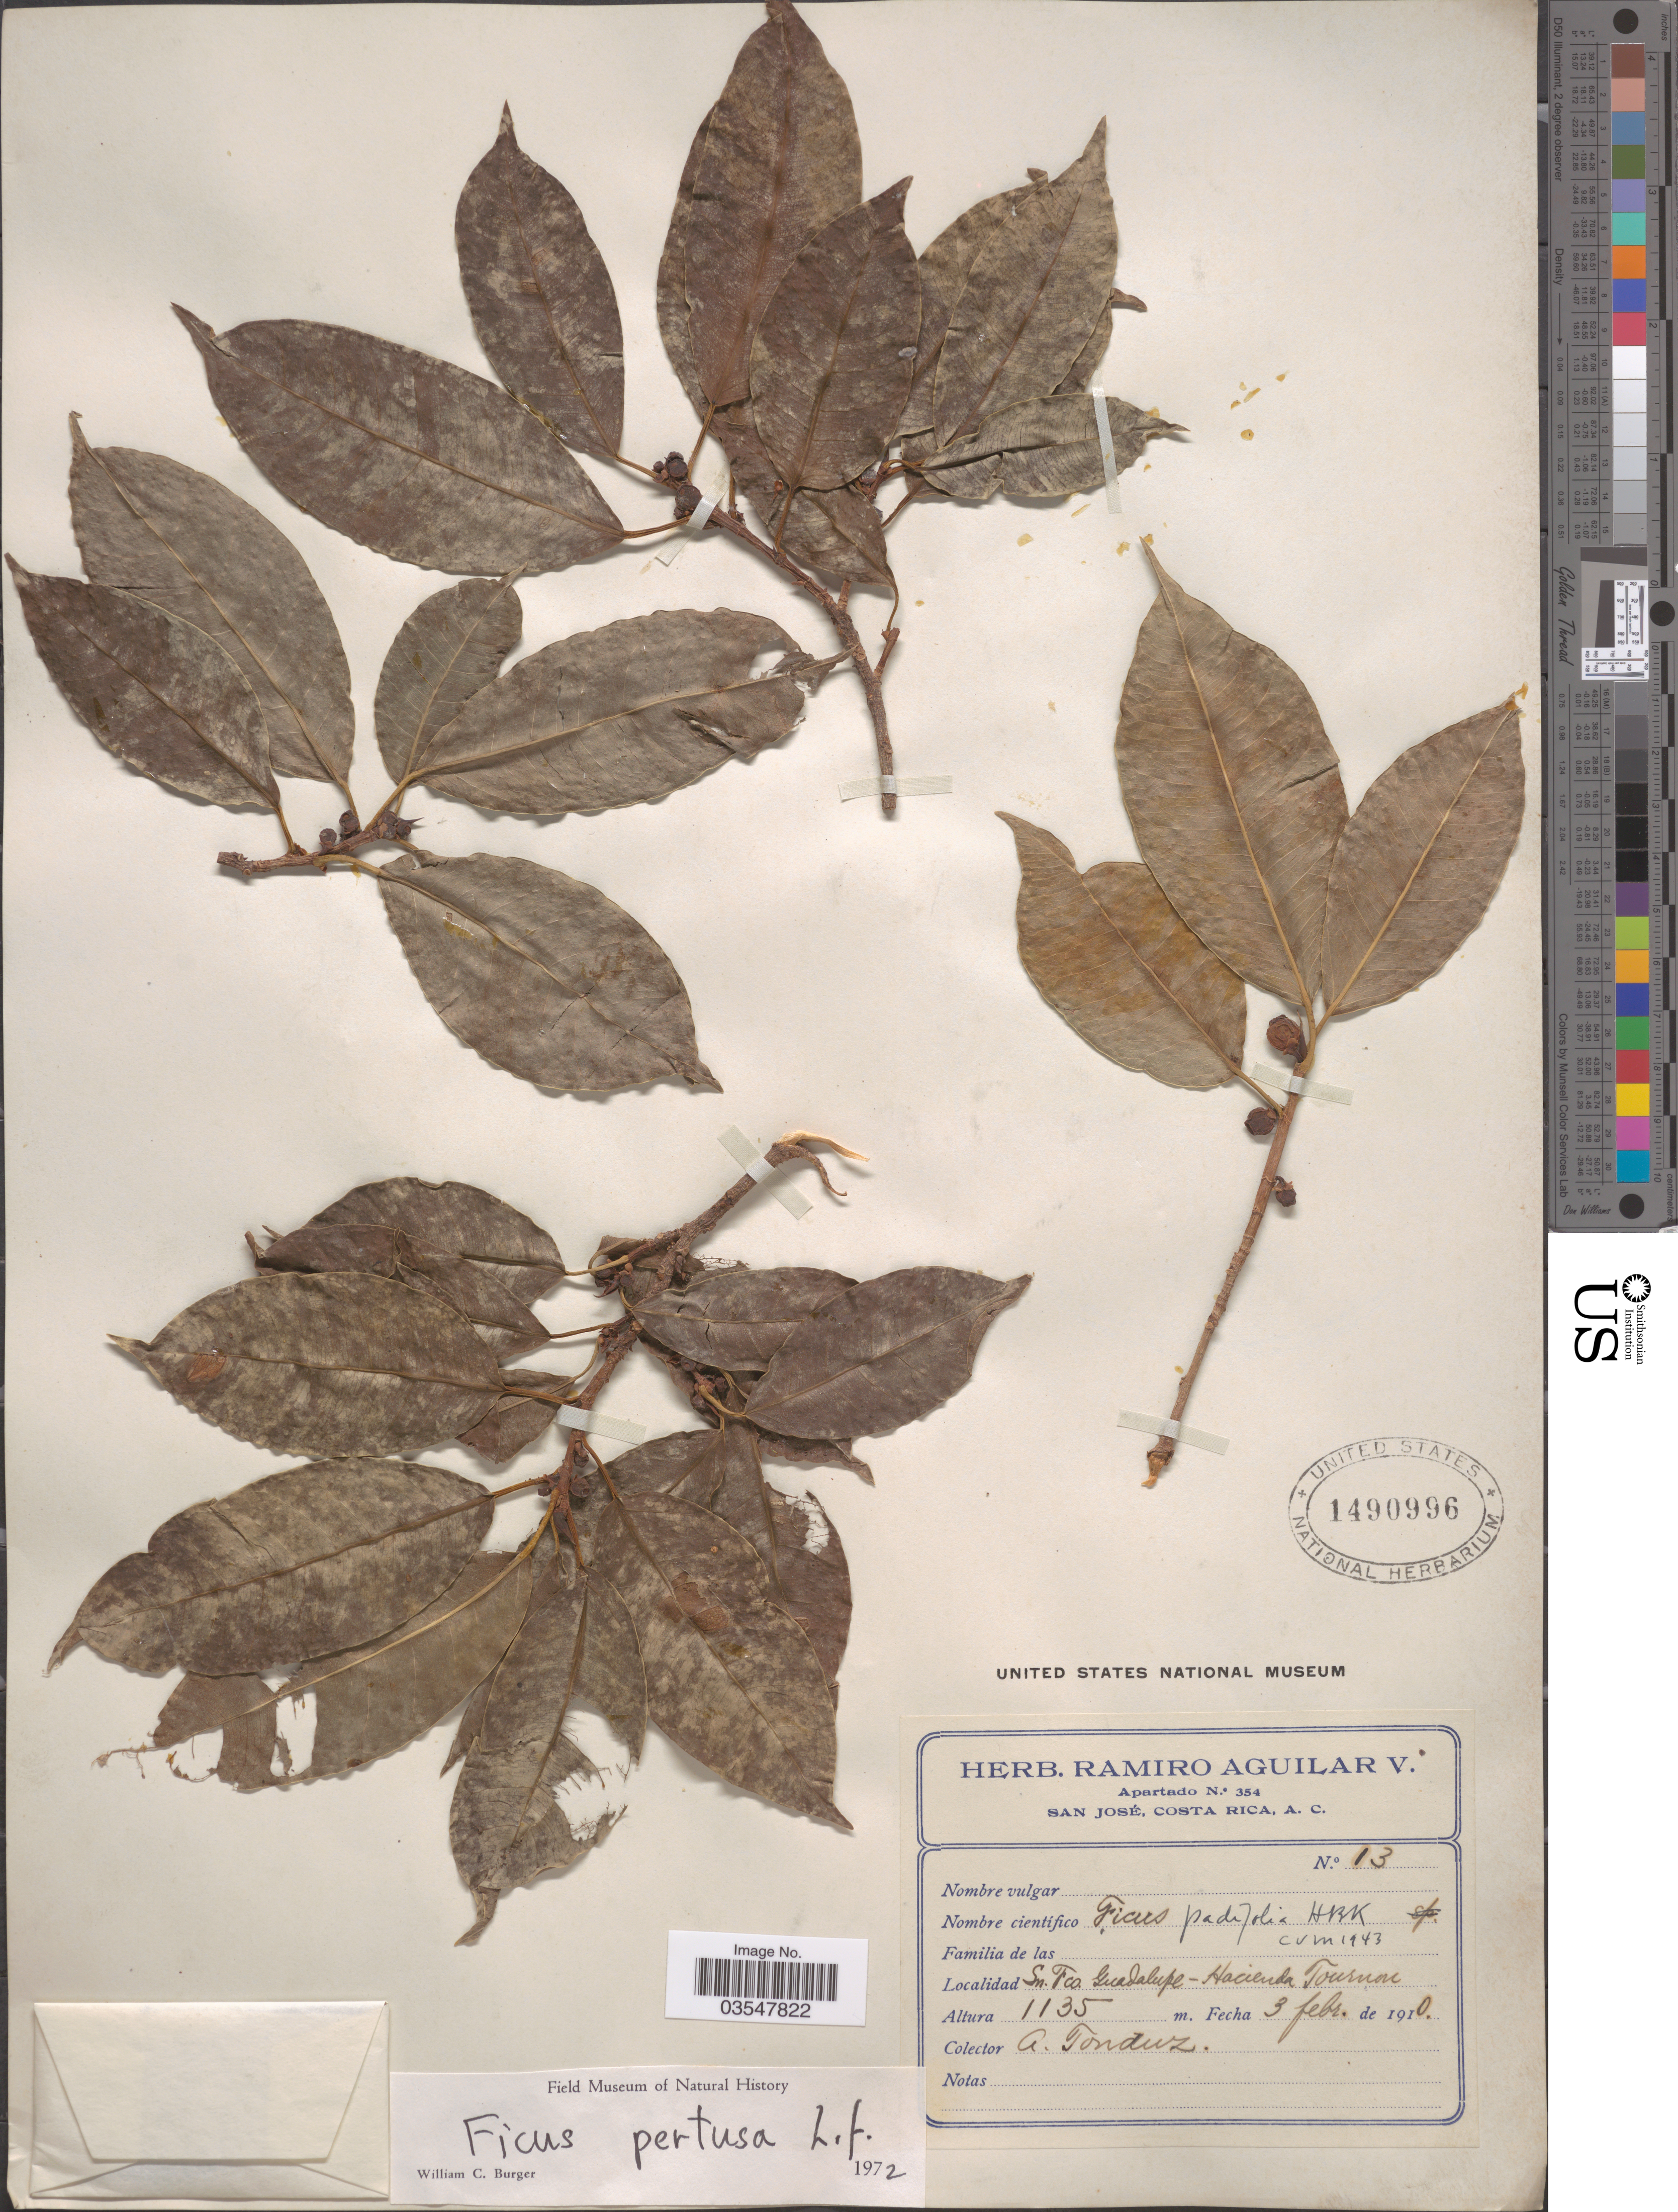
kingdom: Plantae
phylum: Tracheophyta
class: Magnoliopsida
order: Rosales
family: Moraceae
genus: Ficus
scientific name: Ficus pertusa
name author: L. f.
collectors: A. Tonduz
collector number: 13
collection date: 1910-02-03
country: Mexico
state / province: Baja California Norte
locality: Sn. Fco. Guadalupe - Hacienda Tournon.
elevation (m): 1135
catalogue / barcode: US 1490996